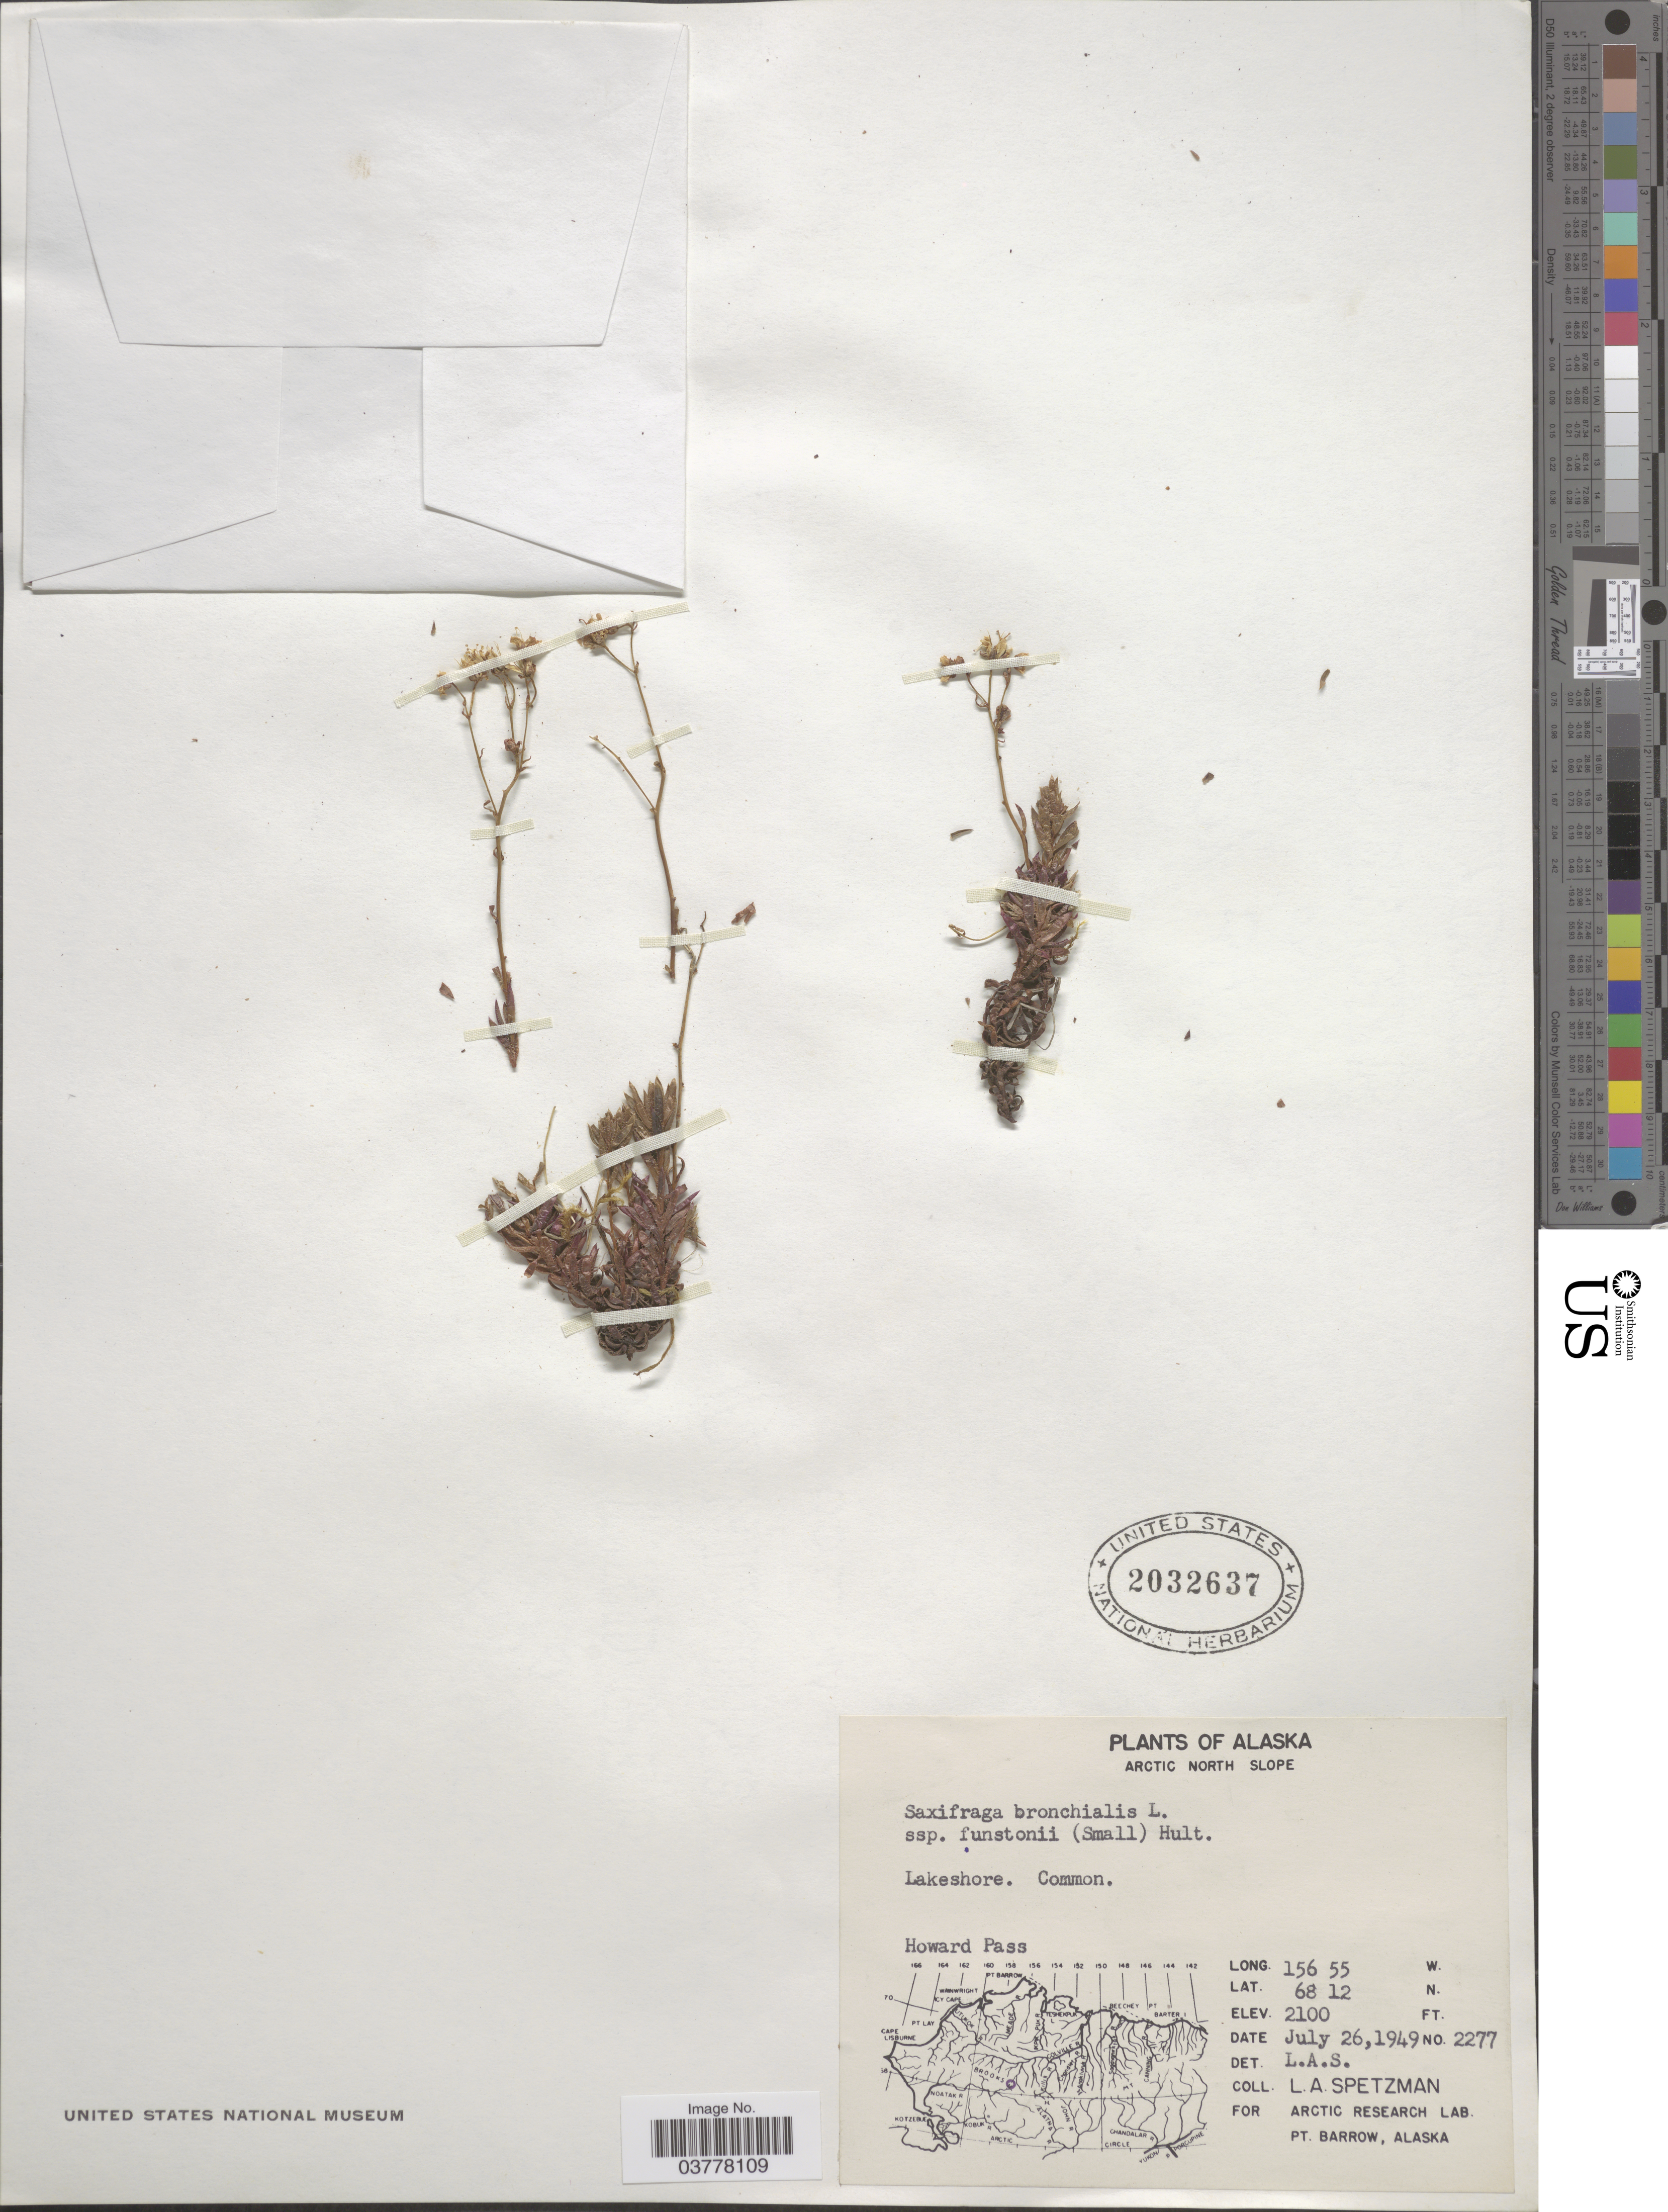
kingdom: Plantae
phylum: Tracheophyta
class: Magnoliopsida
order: Saxifragales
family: Saxifragaceae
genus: Saxifraga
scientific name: Saxifraga bronchialis subsp. funstonii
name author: (Small) Hultén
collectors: L. Spetzman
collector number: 2277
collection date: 1949-07-26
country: United States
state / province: Alaska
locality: Arctic North Slope. Lakeshore. Howard Pass.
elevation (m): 640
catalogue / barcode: US 2032637